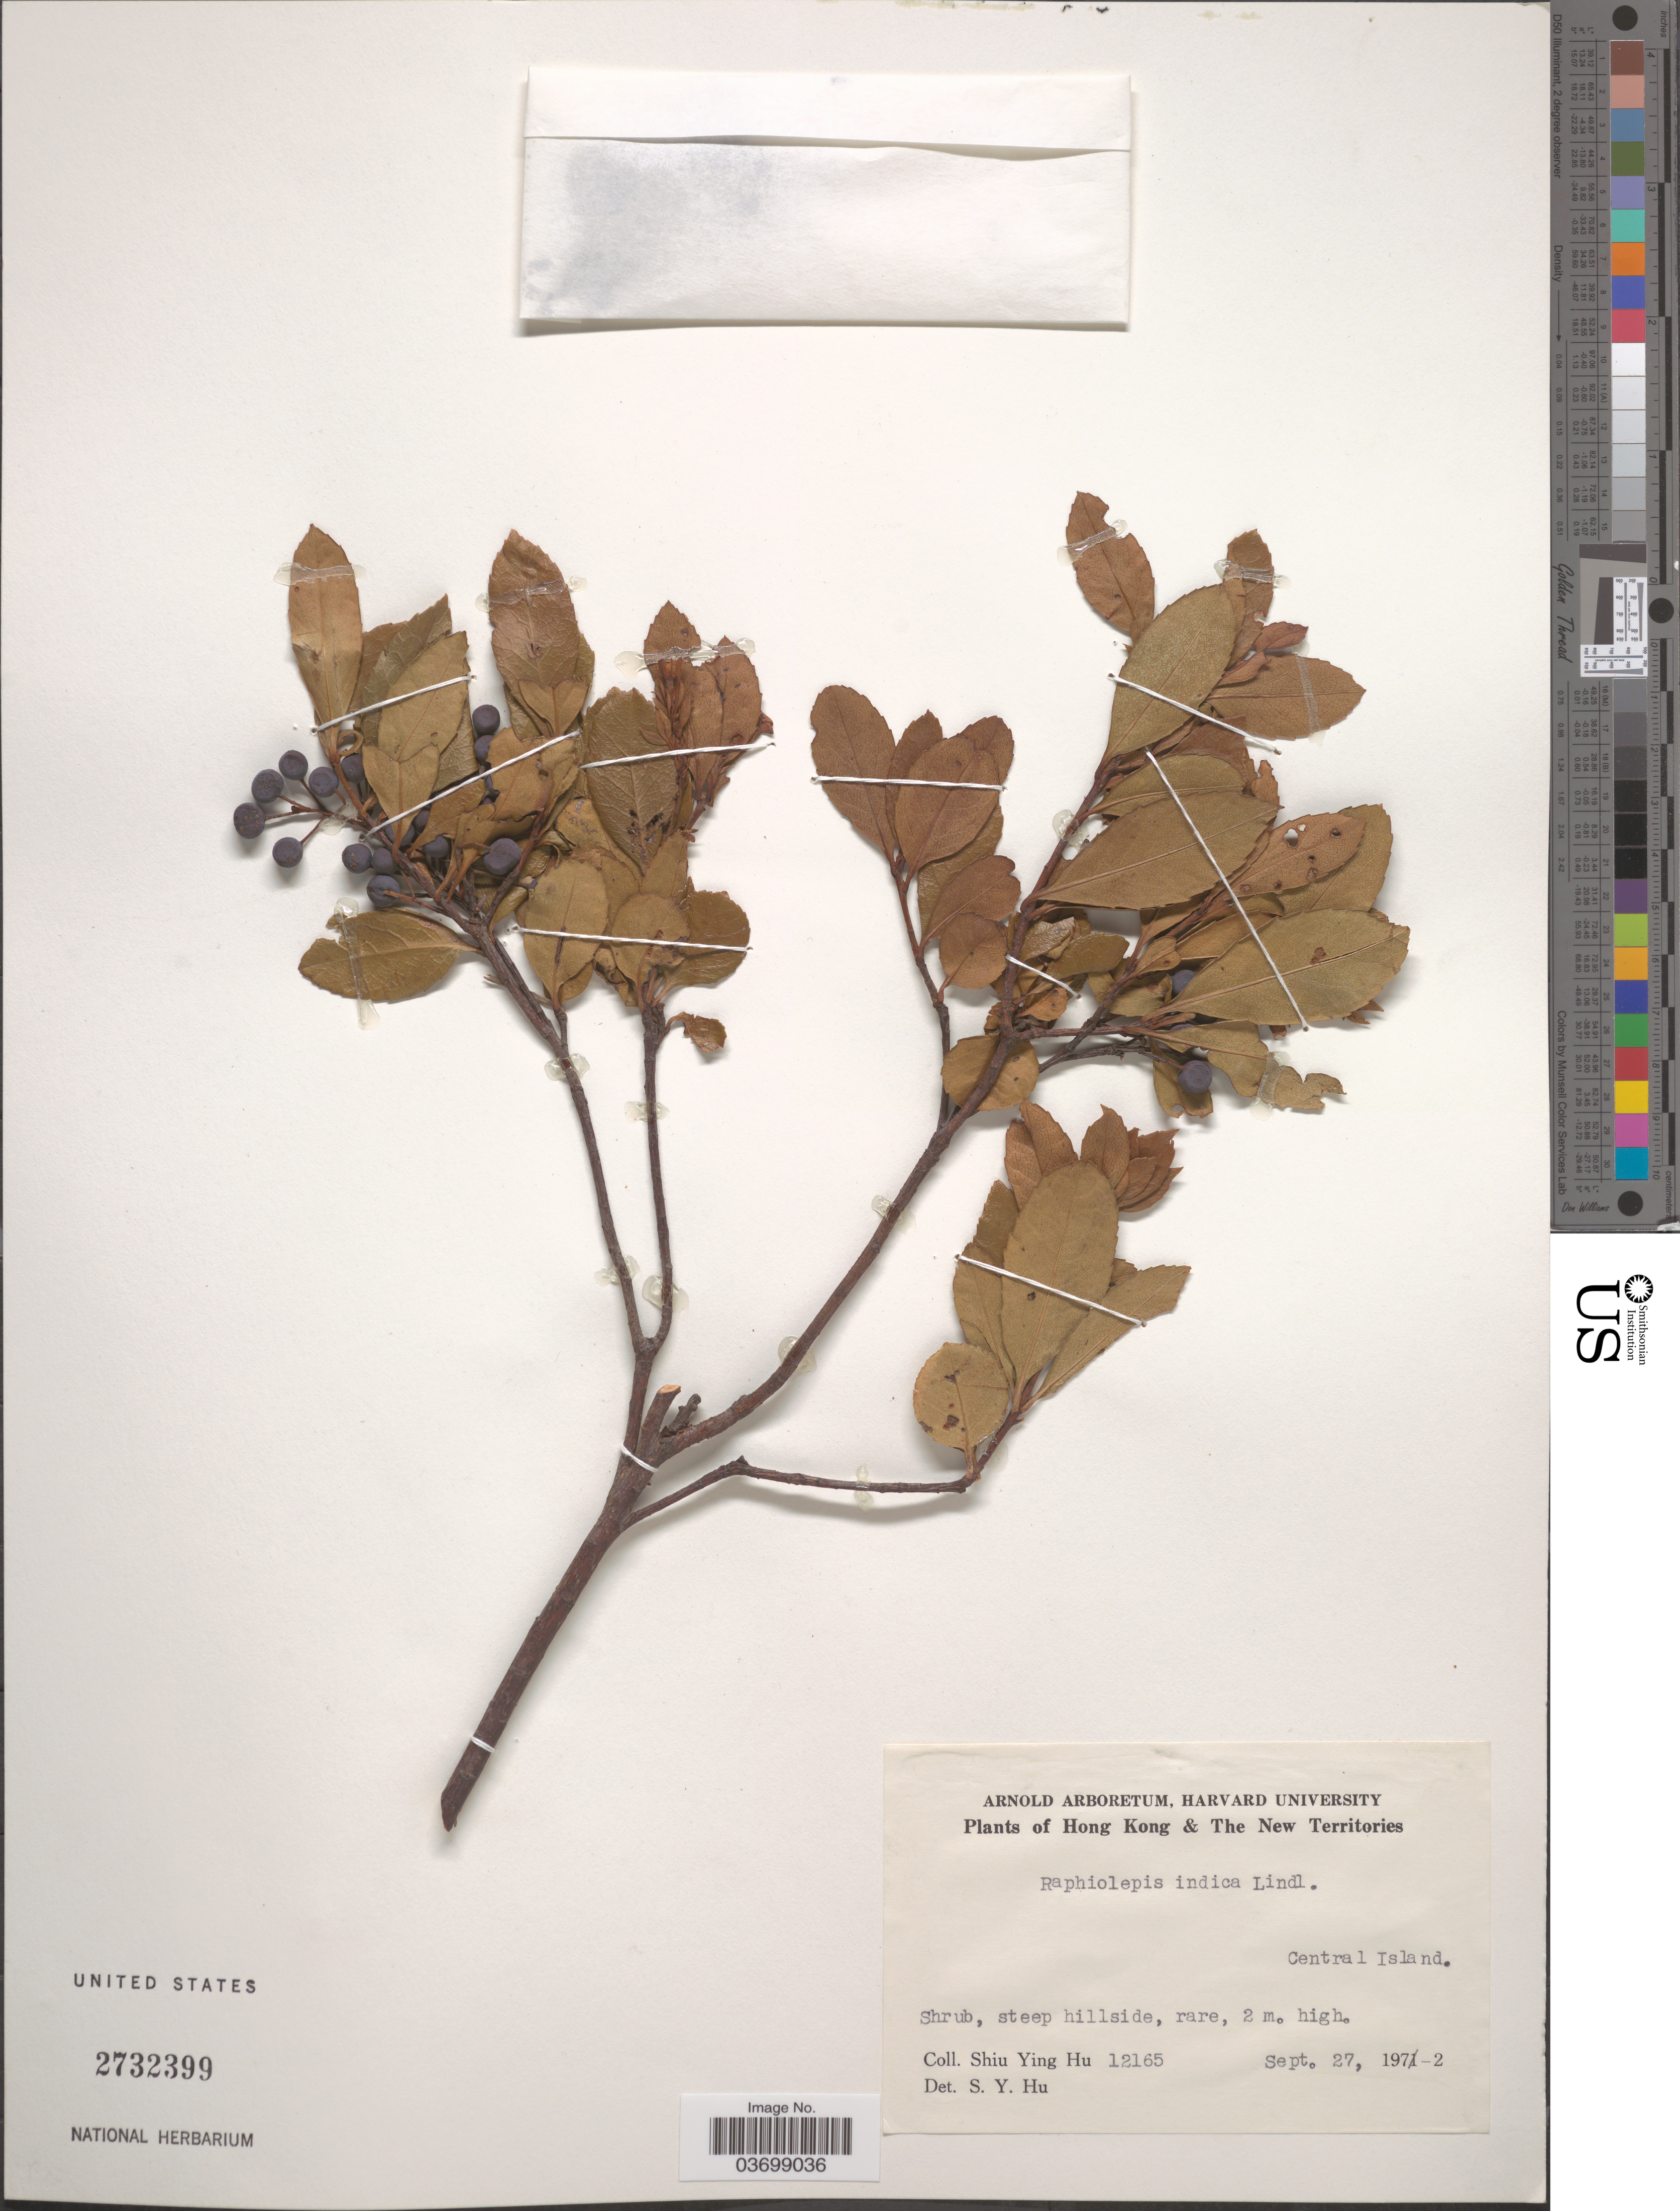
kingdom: Plantae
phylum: Tracheophyta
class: Magnoliopsida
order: Rosales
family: Rosaceae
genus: Rhaphiolepis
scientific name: Rhaphiolepis indica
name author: (L.) Lindl.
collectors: S. Y. Hu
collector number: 12165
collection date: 1972-09-27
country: China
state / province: Hong Kong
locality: The New Territories. Central Island.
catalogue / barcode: US 2732399